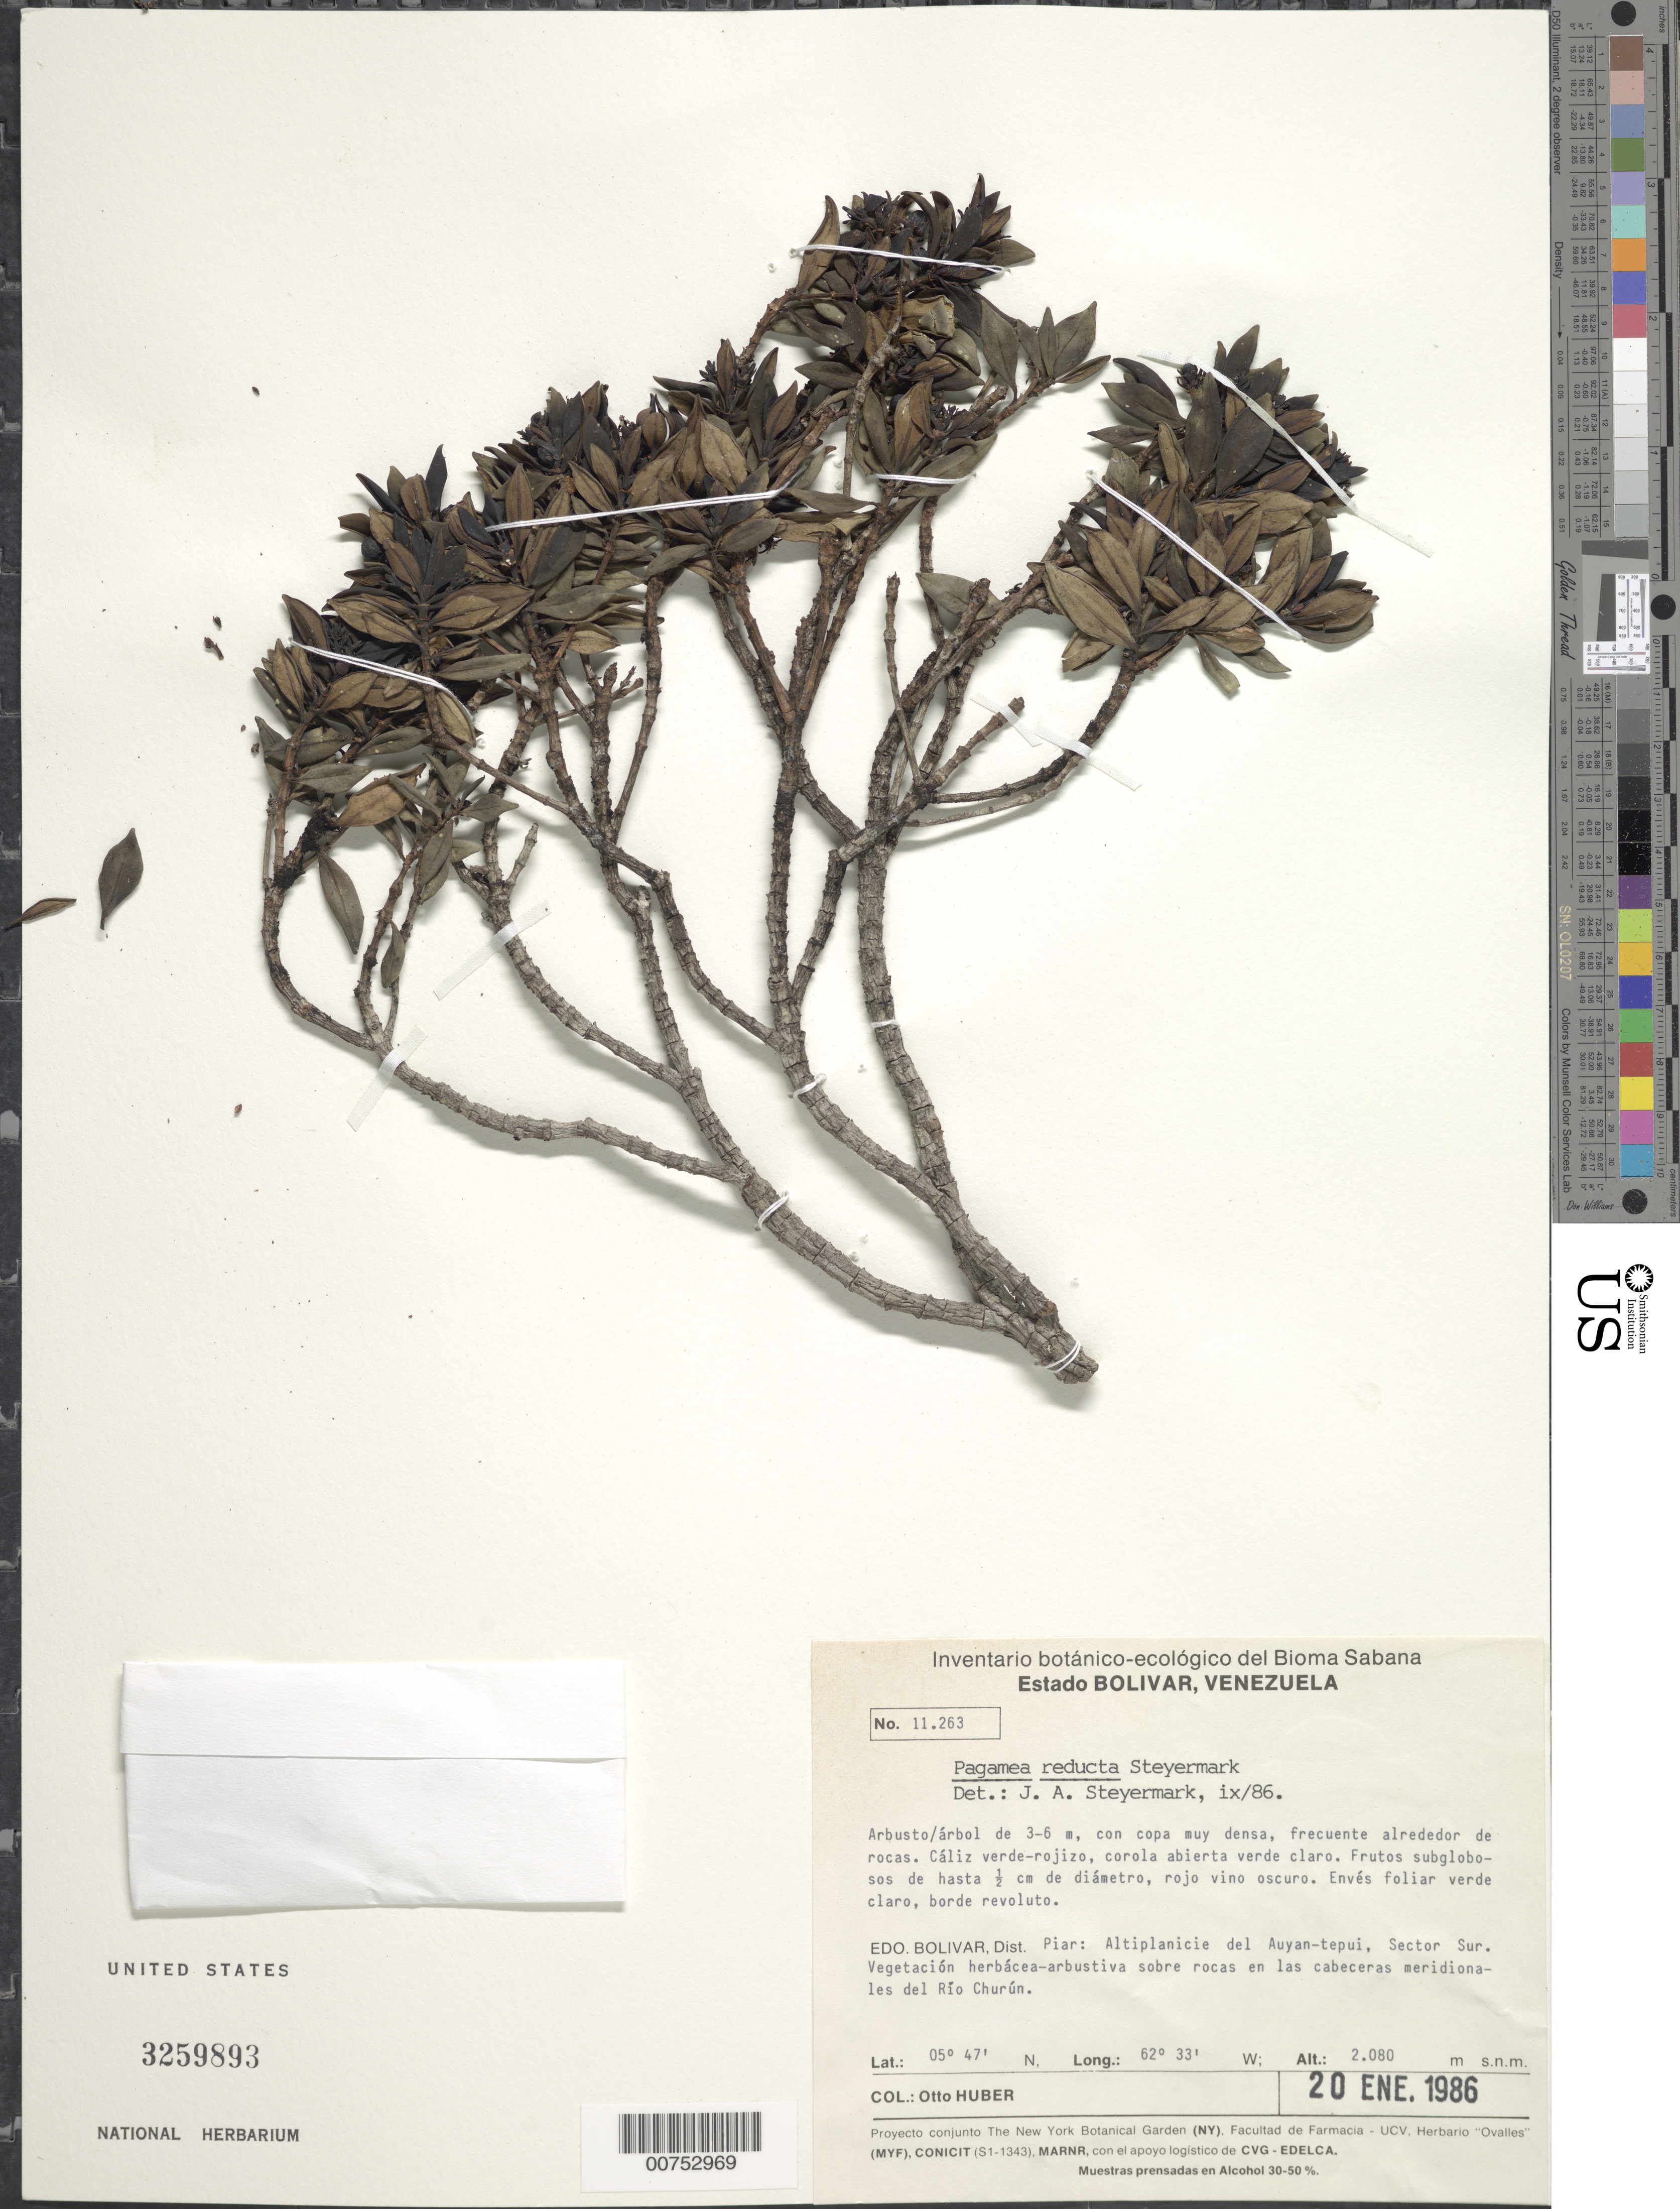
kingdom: Plantae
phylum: Tracheophyta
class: Magnoliopsida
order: Gentianales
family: Rubiaceae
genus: Pagamea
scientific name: Pagamea reducta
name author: Steyerm.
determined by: Steyermark, Julian A., (VEN)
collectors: O. Huber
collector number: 11263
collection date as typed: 20-Jan-86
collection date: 1986-01-20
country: Venezuela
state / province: Bolívar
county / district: Piar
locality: Auyan-tepuí, sector sur, cabeceras meridionales del Río Churún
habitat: Alrededor de rocas; herbácea-arbustiva sobre rocas en las cabeceras meridionales del rio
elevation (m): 2080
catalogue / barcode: US 3259893